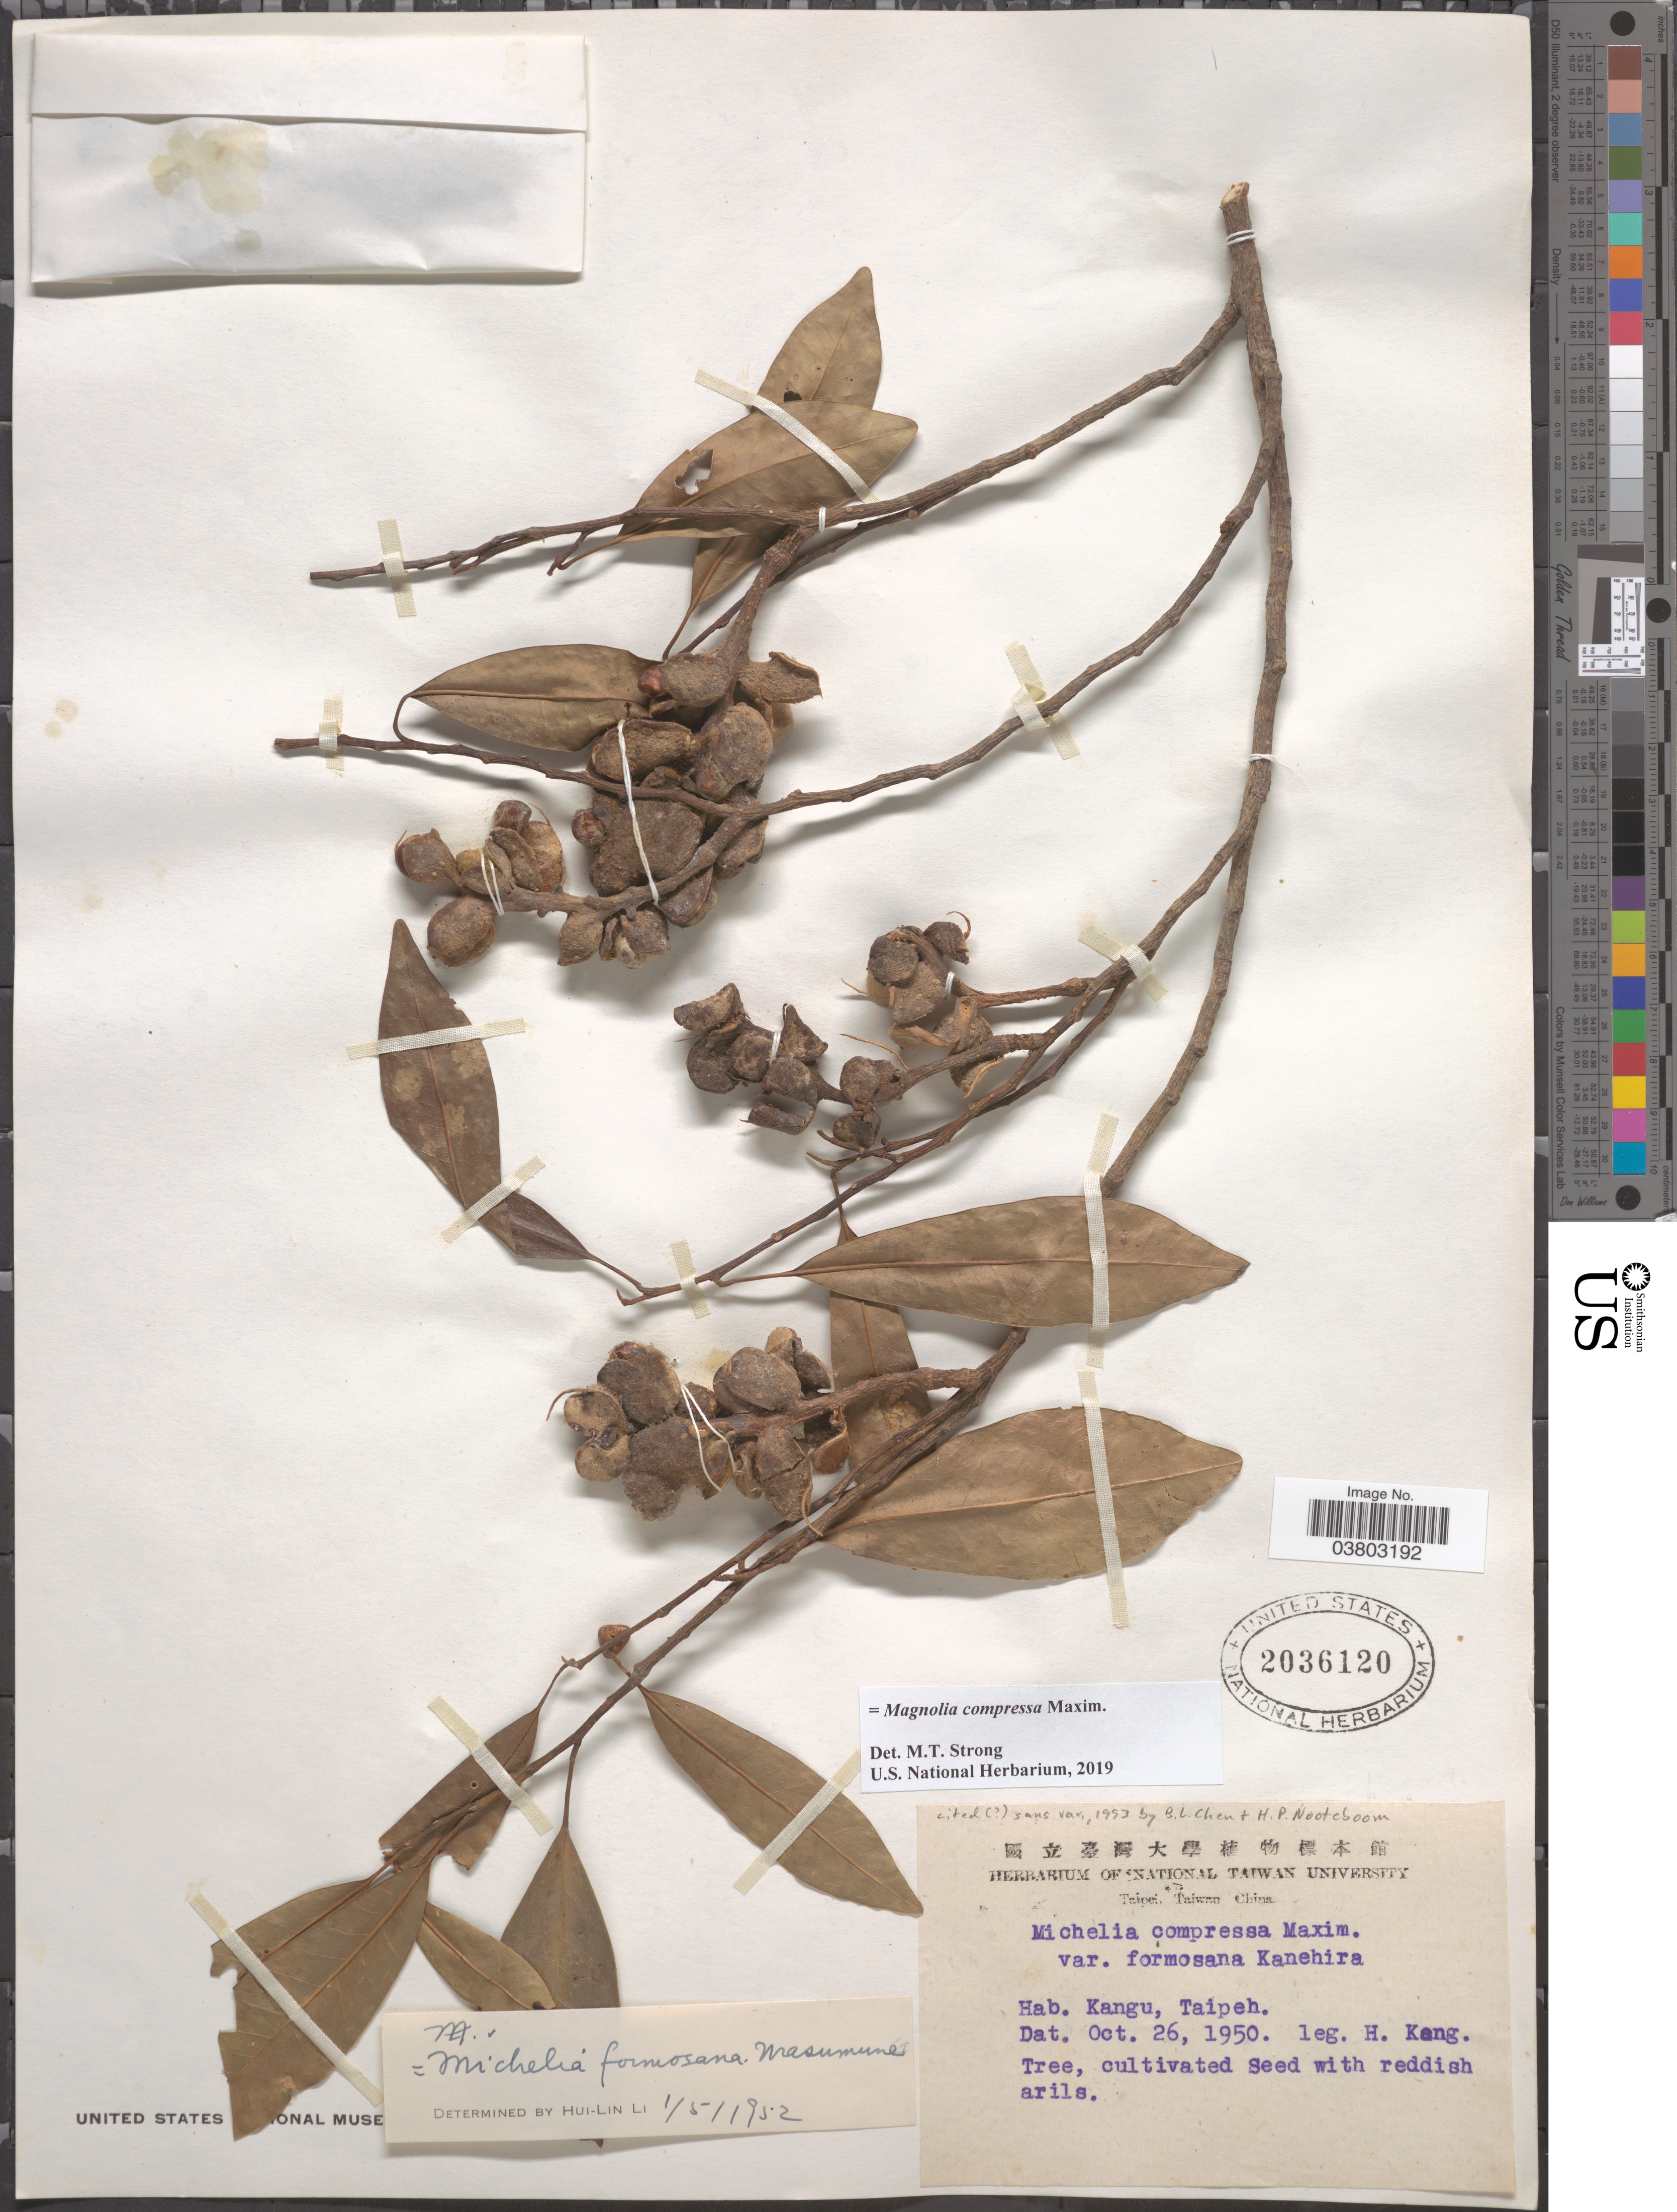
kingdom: Plantae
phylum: Tracheophyta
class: Magnoliopsida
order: Magnoliales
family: Magnoliaceae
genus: Magnolia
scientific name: Magnolia compressa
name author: Maxim.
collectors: H. Keng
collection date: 1950-10-26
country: Taiwan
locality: Kangu, Taipeh.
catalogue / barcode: US 2036120